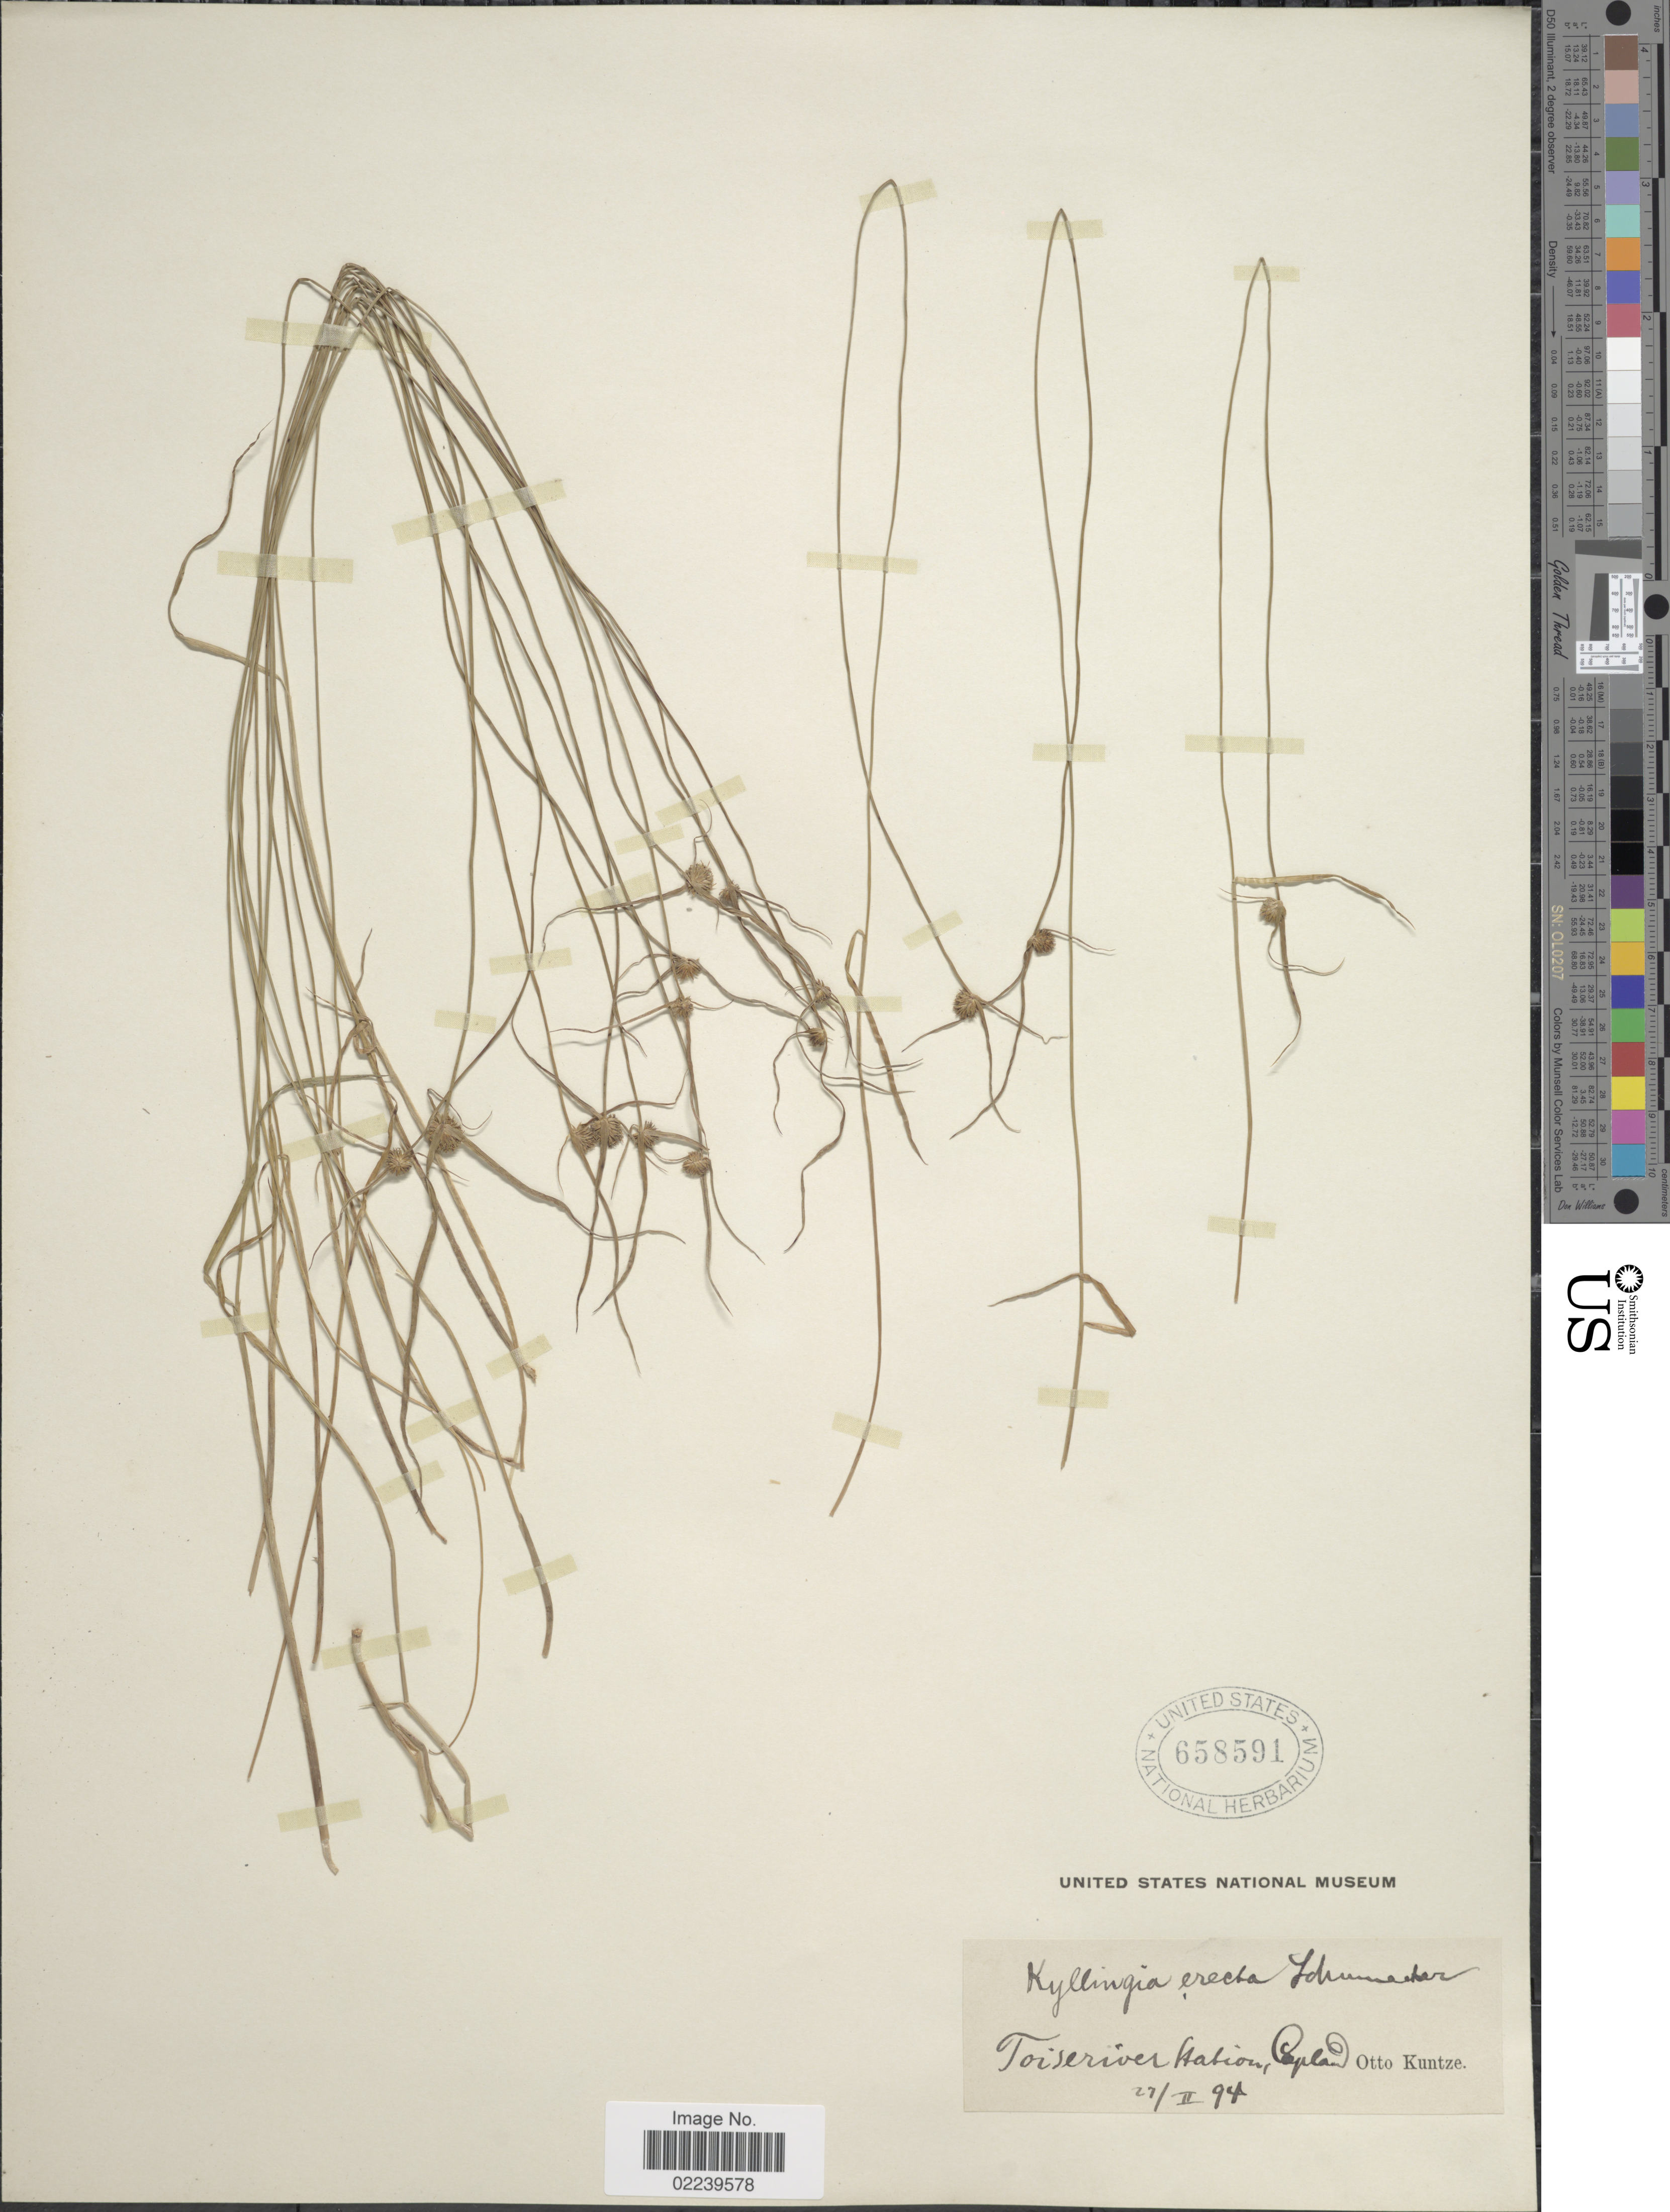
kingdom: Plantae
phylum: Tracheophyta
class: Liliopsida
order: Poales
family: Cyperaceae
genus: Cyperus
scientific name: Cyperus nigriceps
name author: Huygh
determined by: Strong, M. T., (US), Smithsonian Institution - National Museum of Natural History (UNITED STATES)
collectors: C.E.O. Kuntze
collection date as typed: Transcribed d/m/y: 27/2/94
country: South Africa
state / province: Eastern Cape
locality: Toise rivier Station, Capland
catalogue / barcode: US 658591